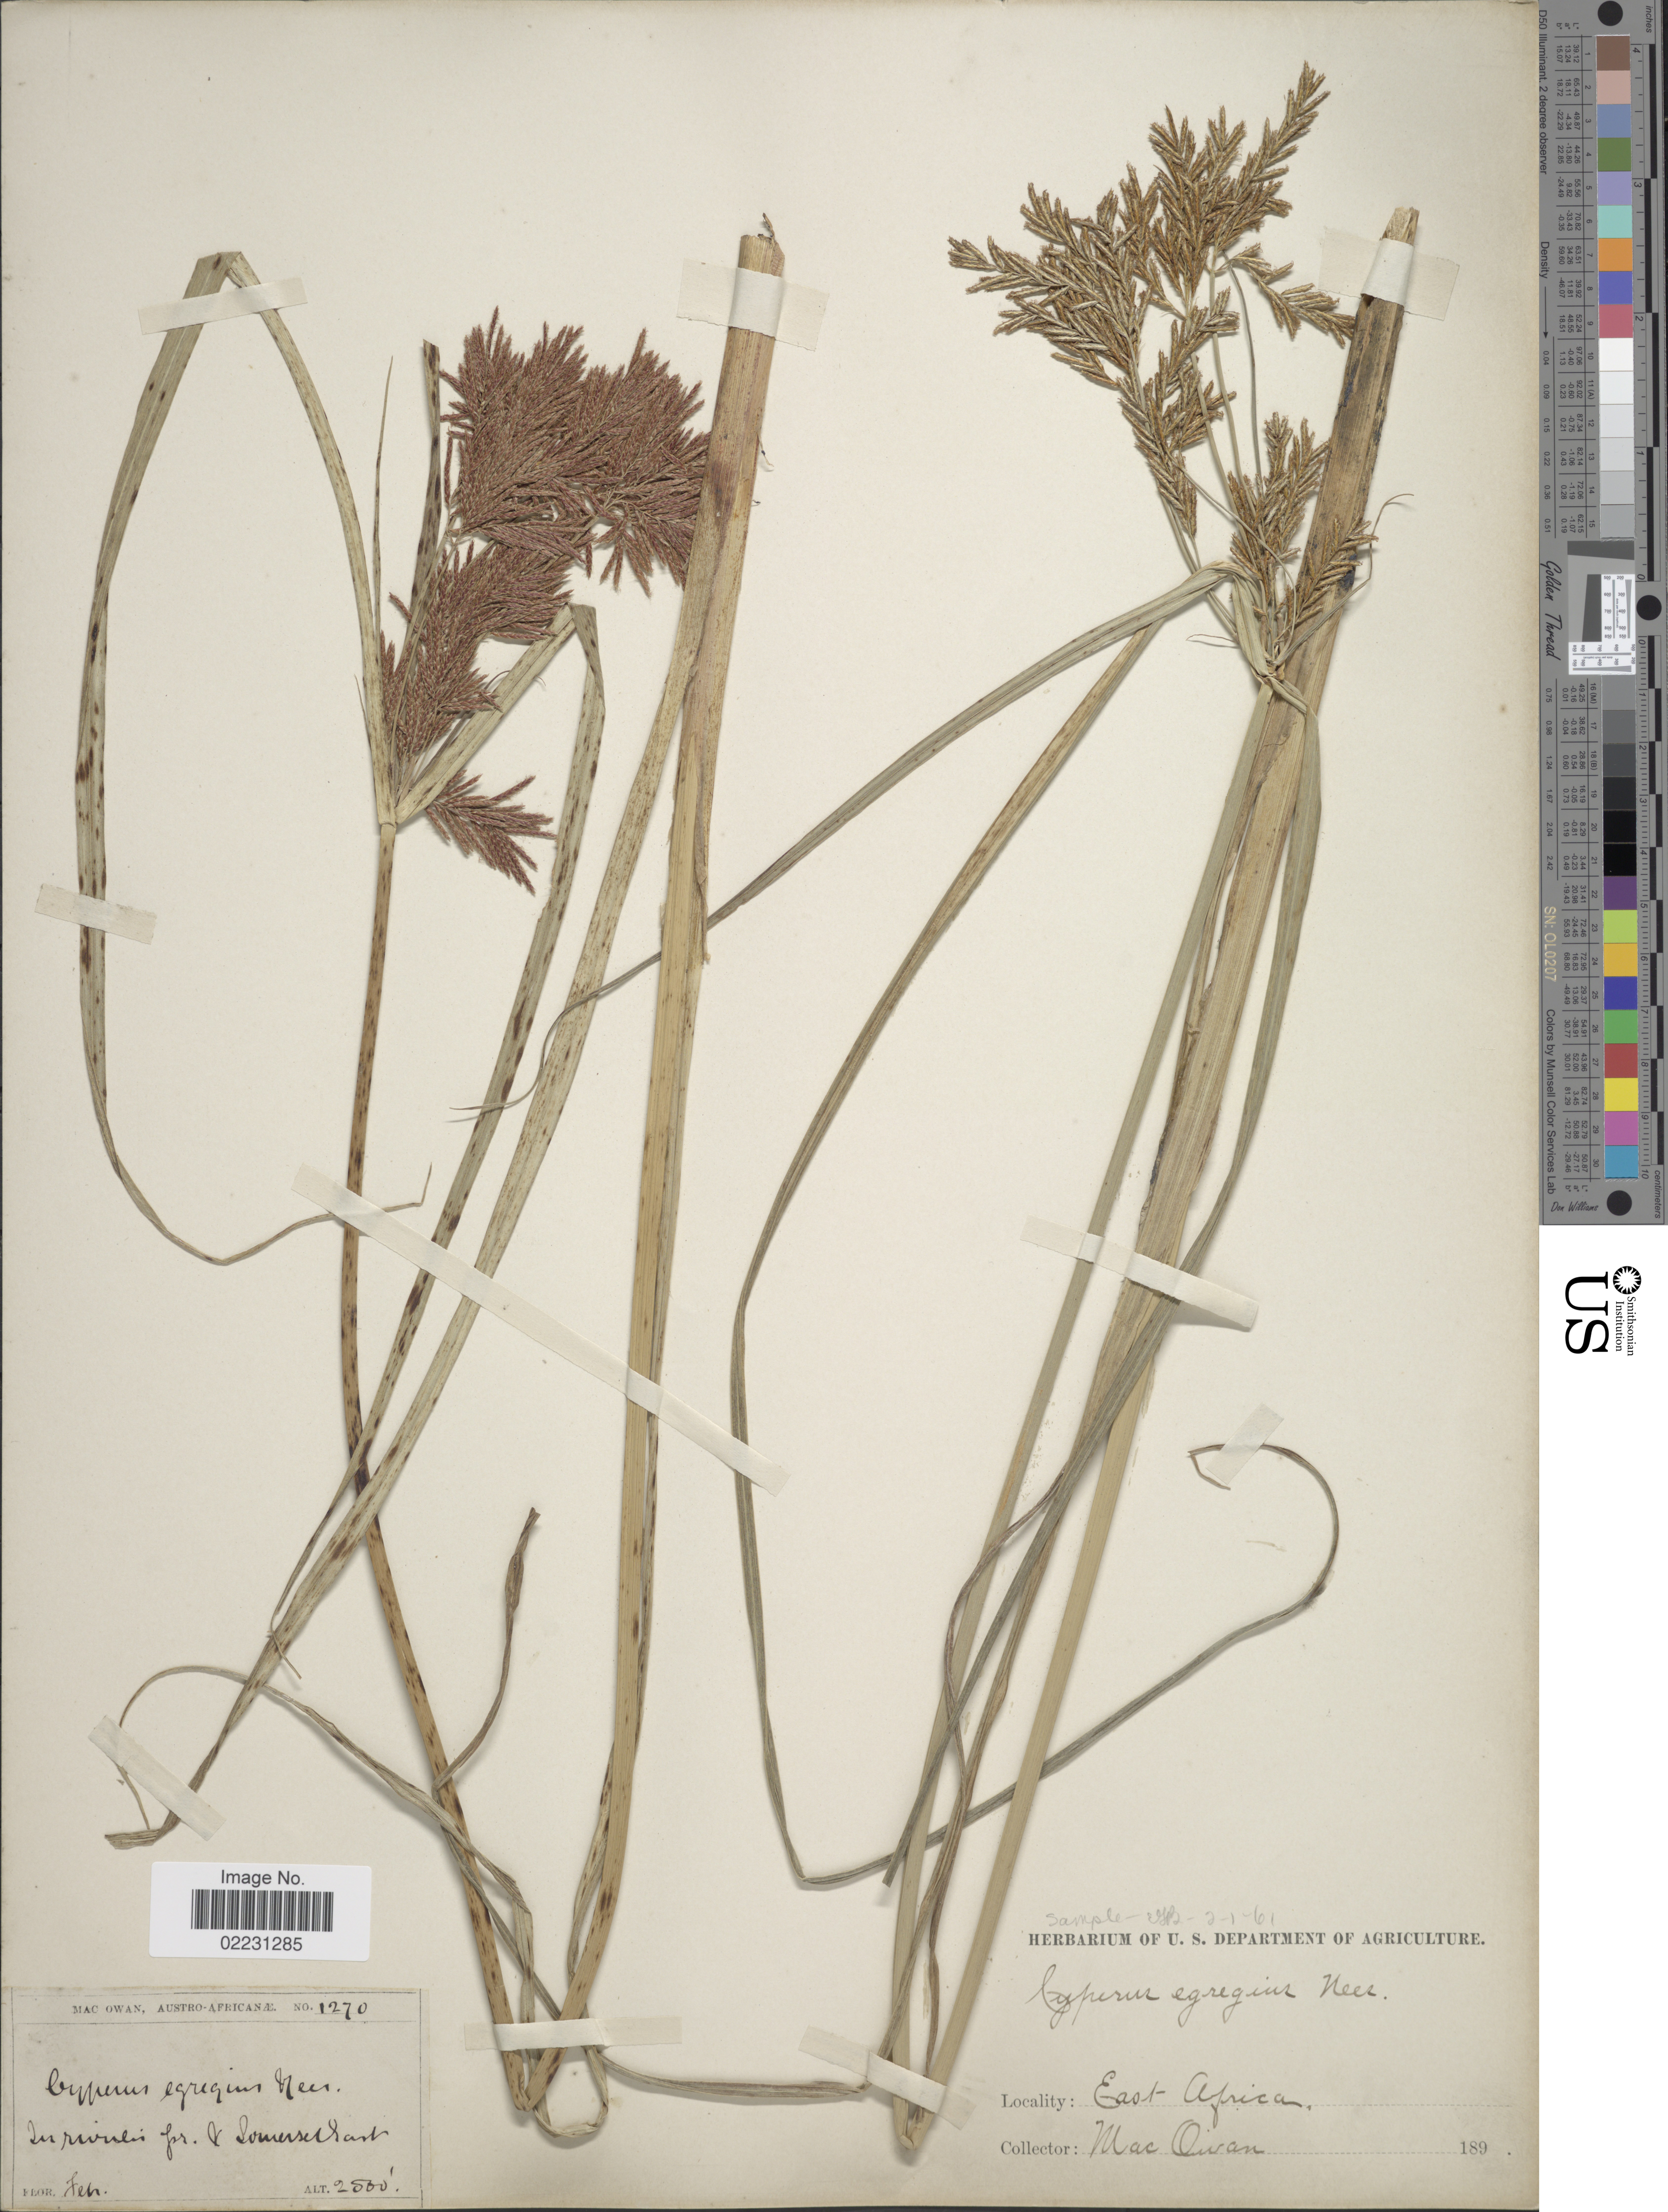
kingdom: Plantae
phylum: Tracheophyta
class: Liliopsida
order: Poales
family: Cyperaceae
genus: Cyperus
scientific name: Cyperus egregius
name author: Kunth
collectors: M. Owan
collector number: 1270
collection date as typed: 189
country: South Africa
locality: Austro-Africanae. In rivulis pr. Somerset East. East Africa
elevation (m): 853